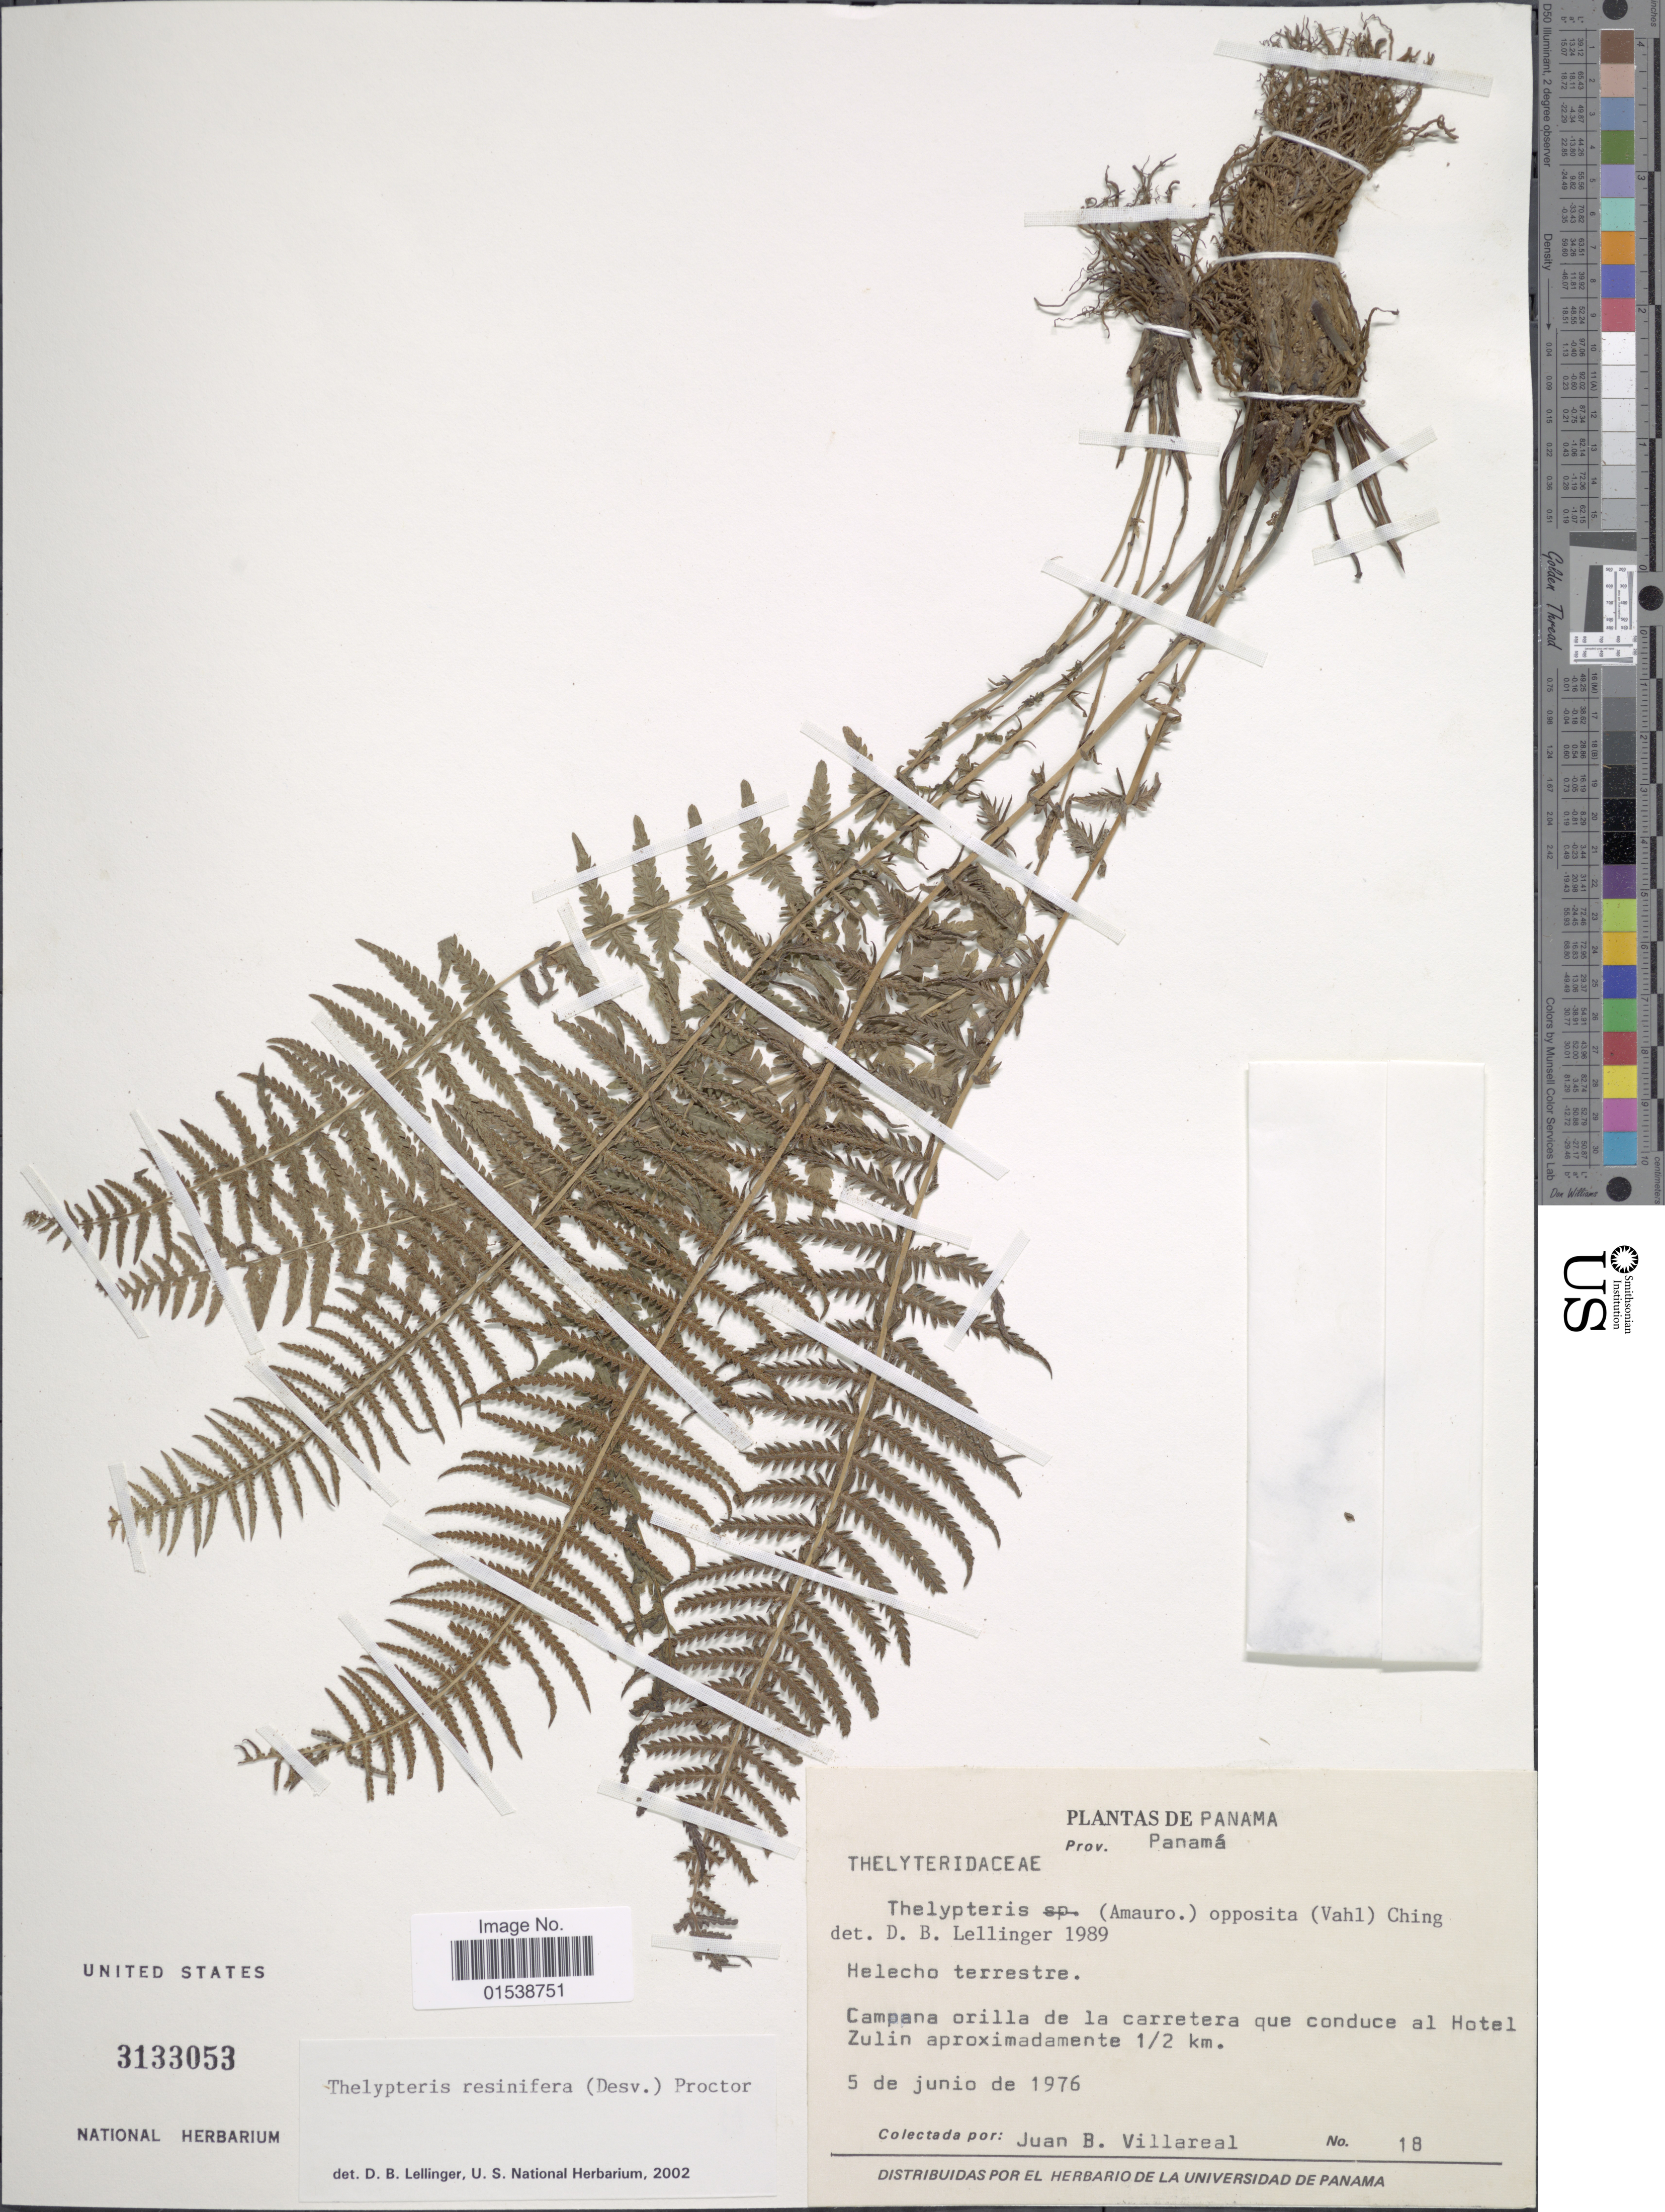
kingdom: Plantae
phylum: Tracheophyta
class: Polypodiopsida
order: Polypodiales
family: Thelypteridaceae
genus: Amauropelta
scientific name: Amauropelta resinifera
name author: (Desv.) Pic. Serm.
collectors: J. Villareal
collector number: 18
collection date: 1976-06-05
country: Panama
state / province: Panamá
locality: Prov. Panama, Campana orilla de la carretera que conduce al Hotel Zulin aproximadamente 1/2 km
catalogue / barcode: US 3133053